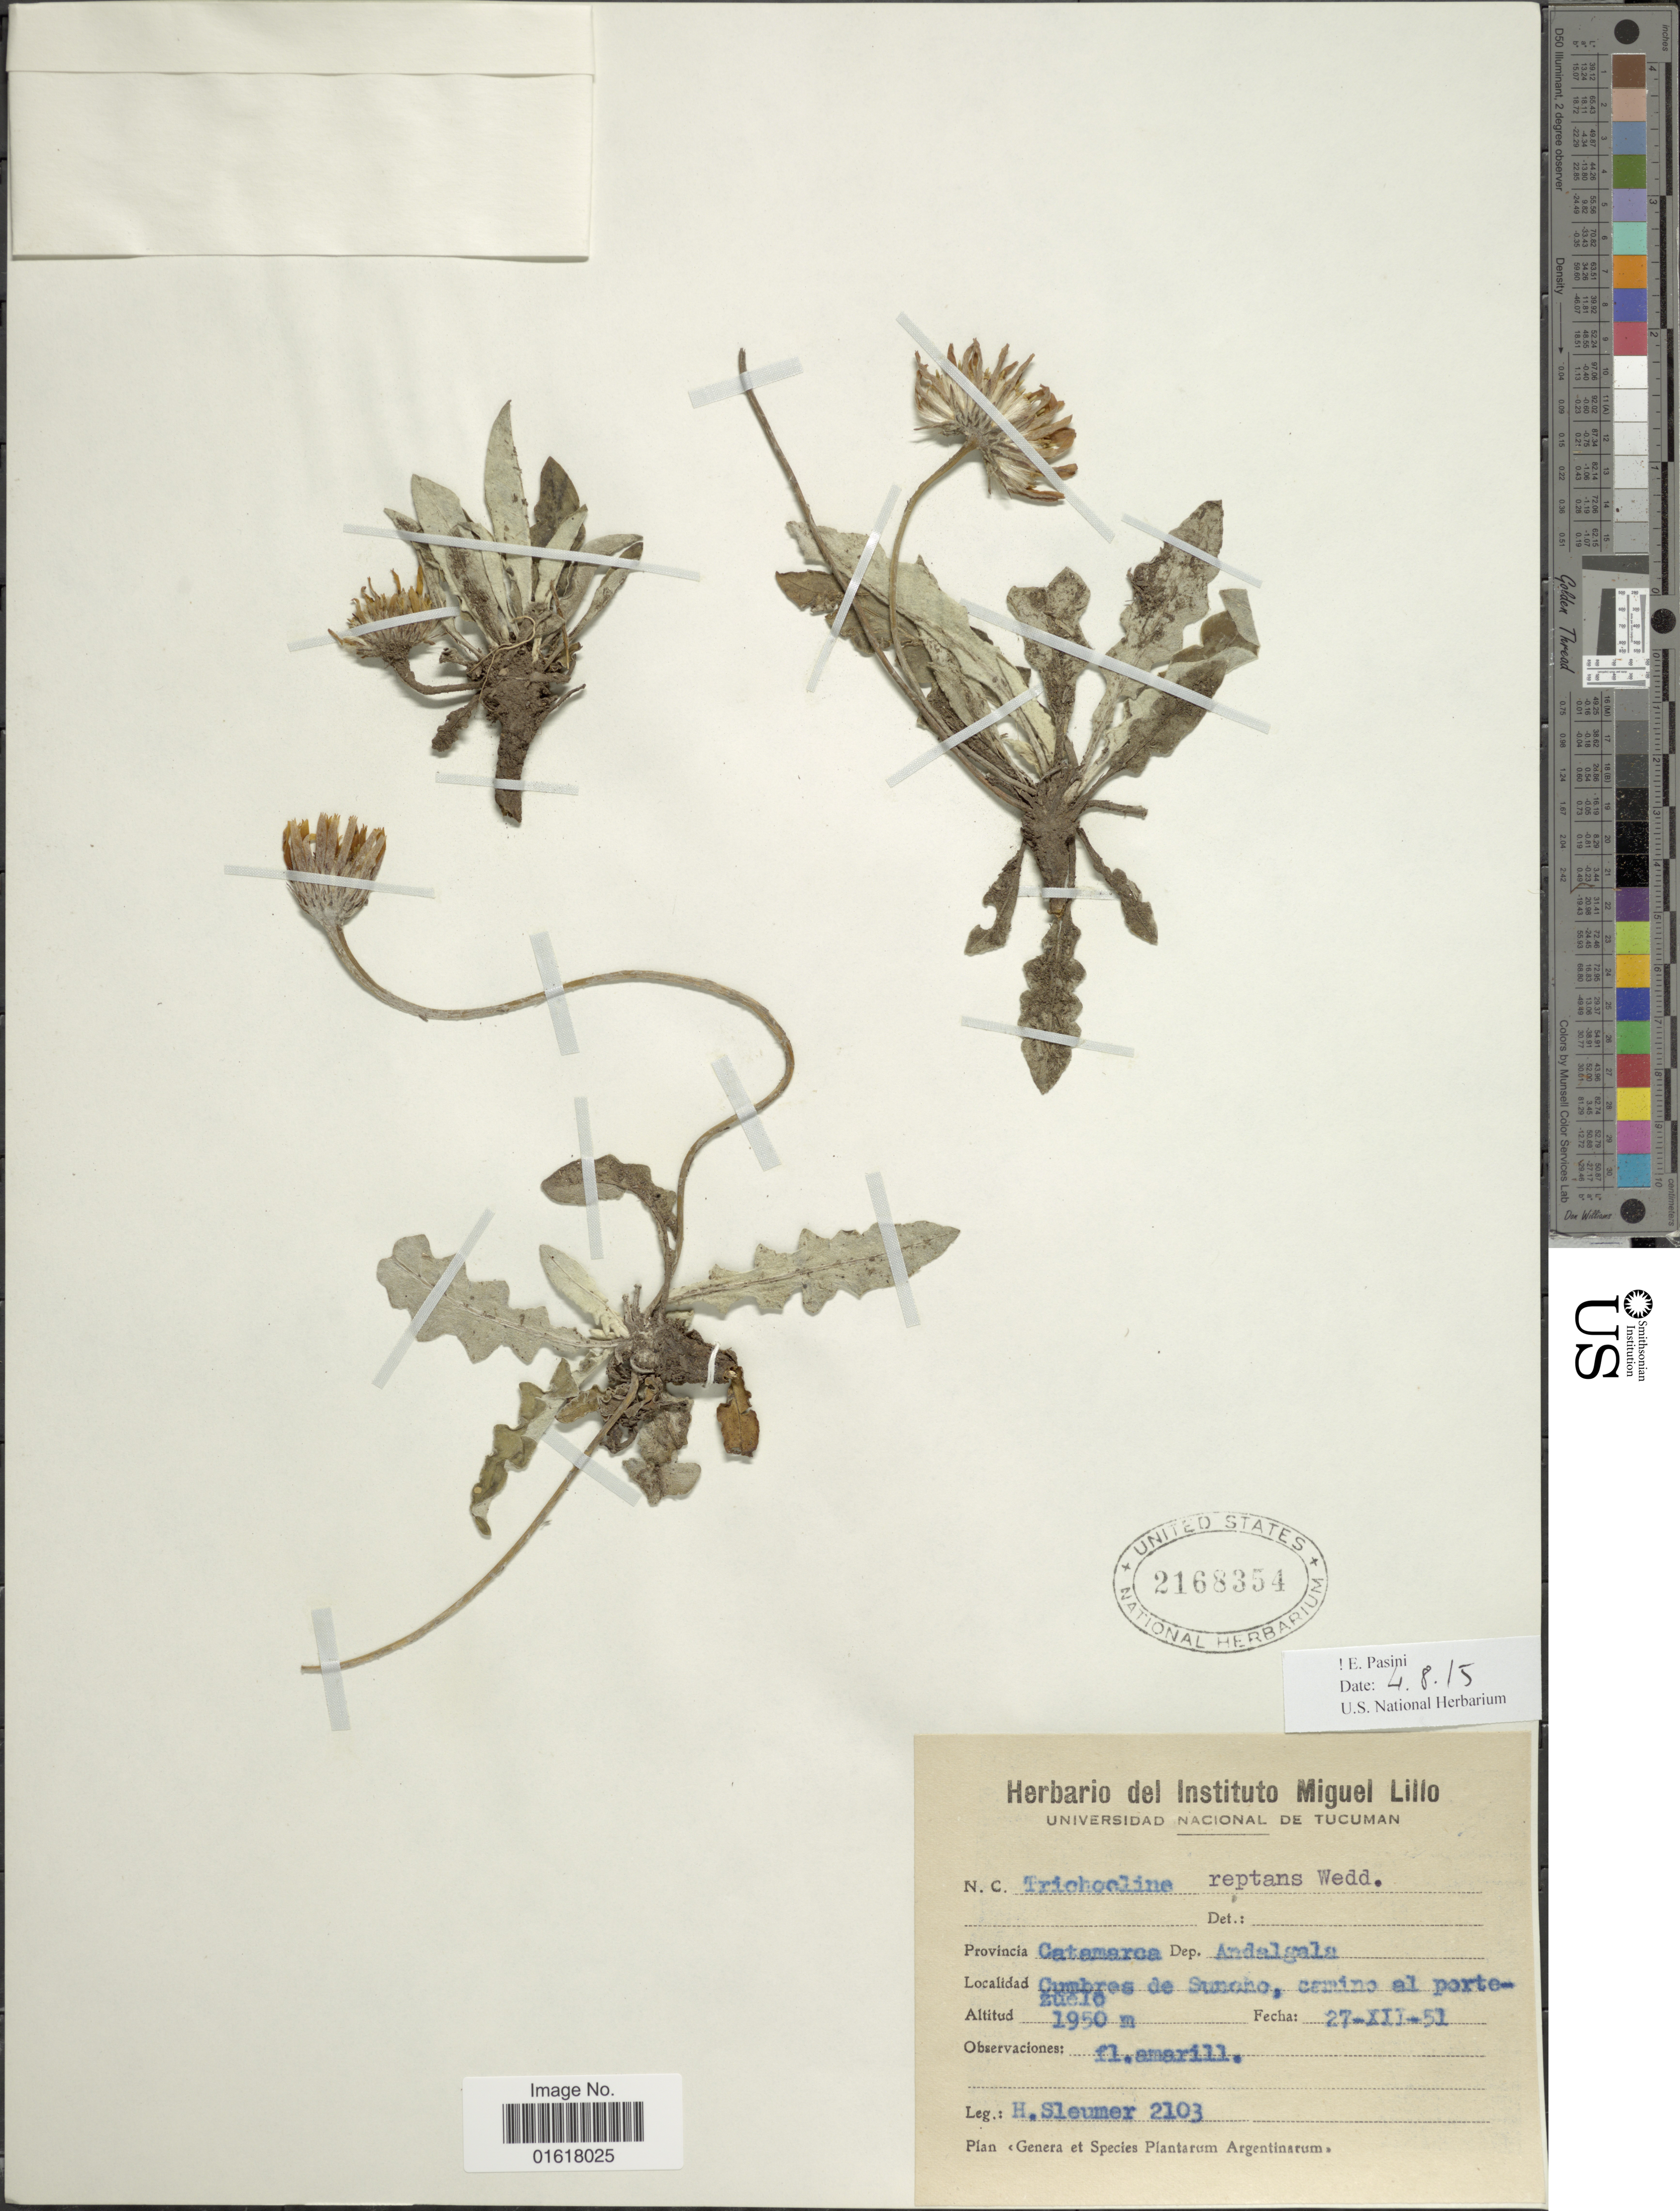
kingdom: Plantae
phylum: Tracheophyta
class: Magnoliopsida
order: Asterales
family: Asteraceae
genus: Trichocline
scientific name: Trichocline reptans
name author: (Wedd.) Hieron.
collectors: H. O. Sleumer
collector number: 2103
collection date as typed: Transcribed d/m/y: 27/12/51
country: Argentina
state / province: Catamarca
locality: Dep. Andalgala. Cumbres de Suncho, camino al portezuelo.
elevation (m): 1950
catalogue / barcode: US 2168354